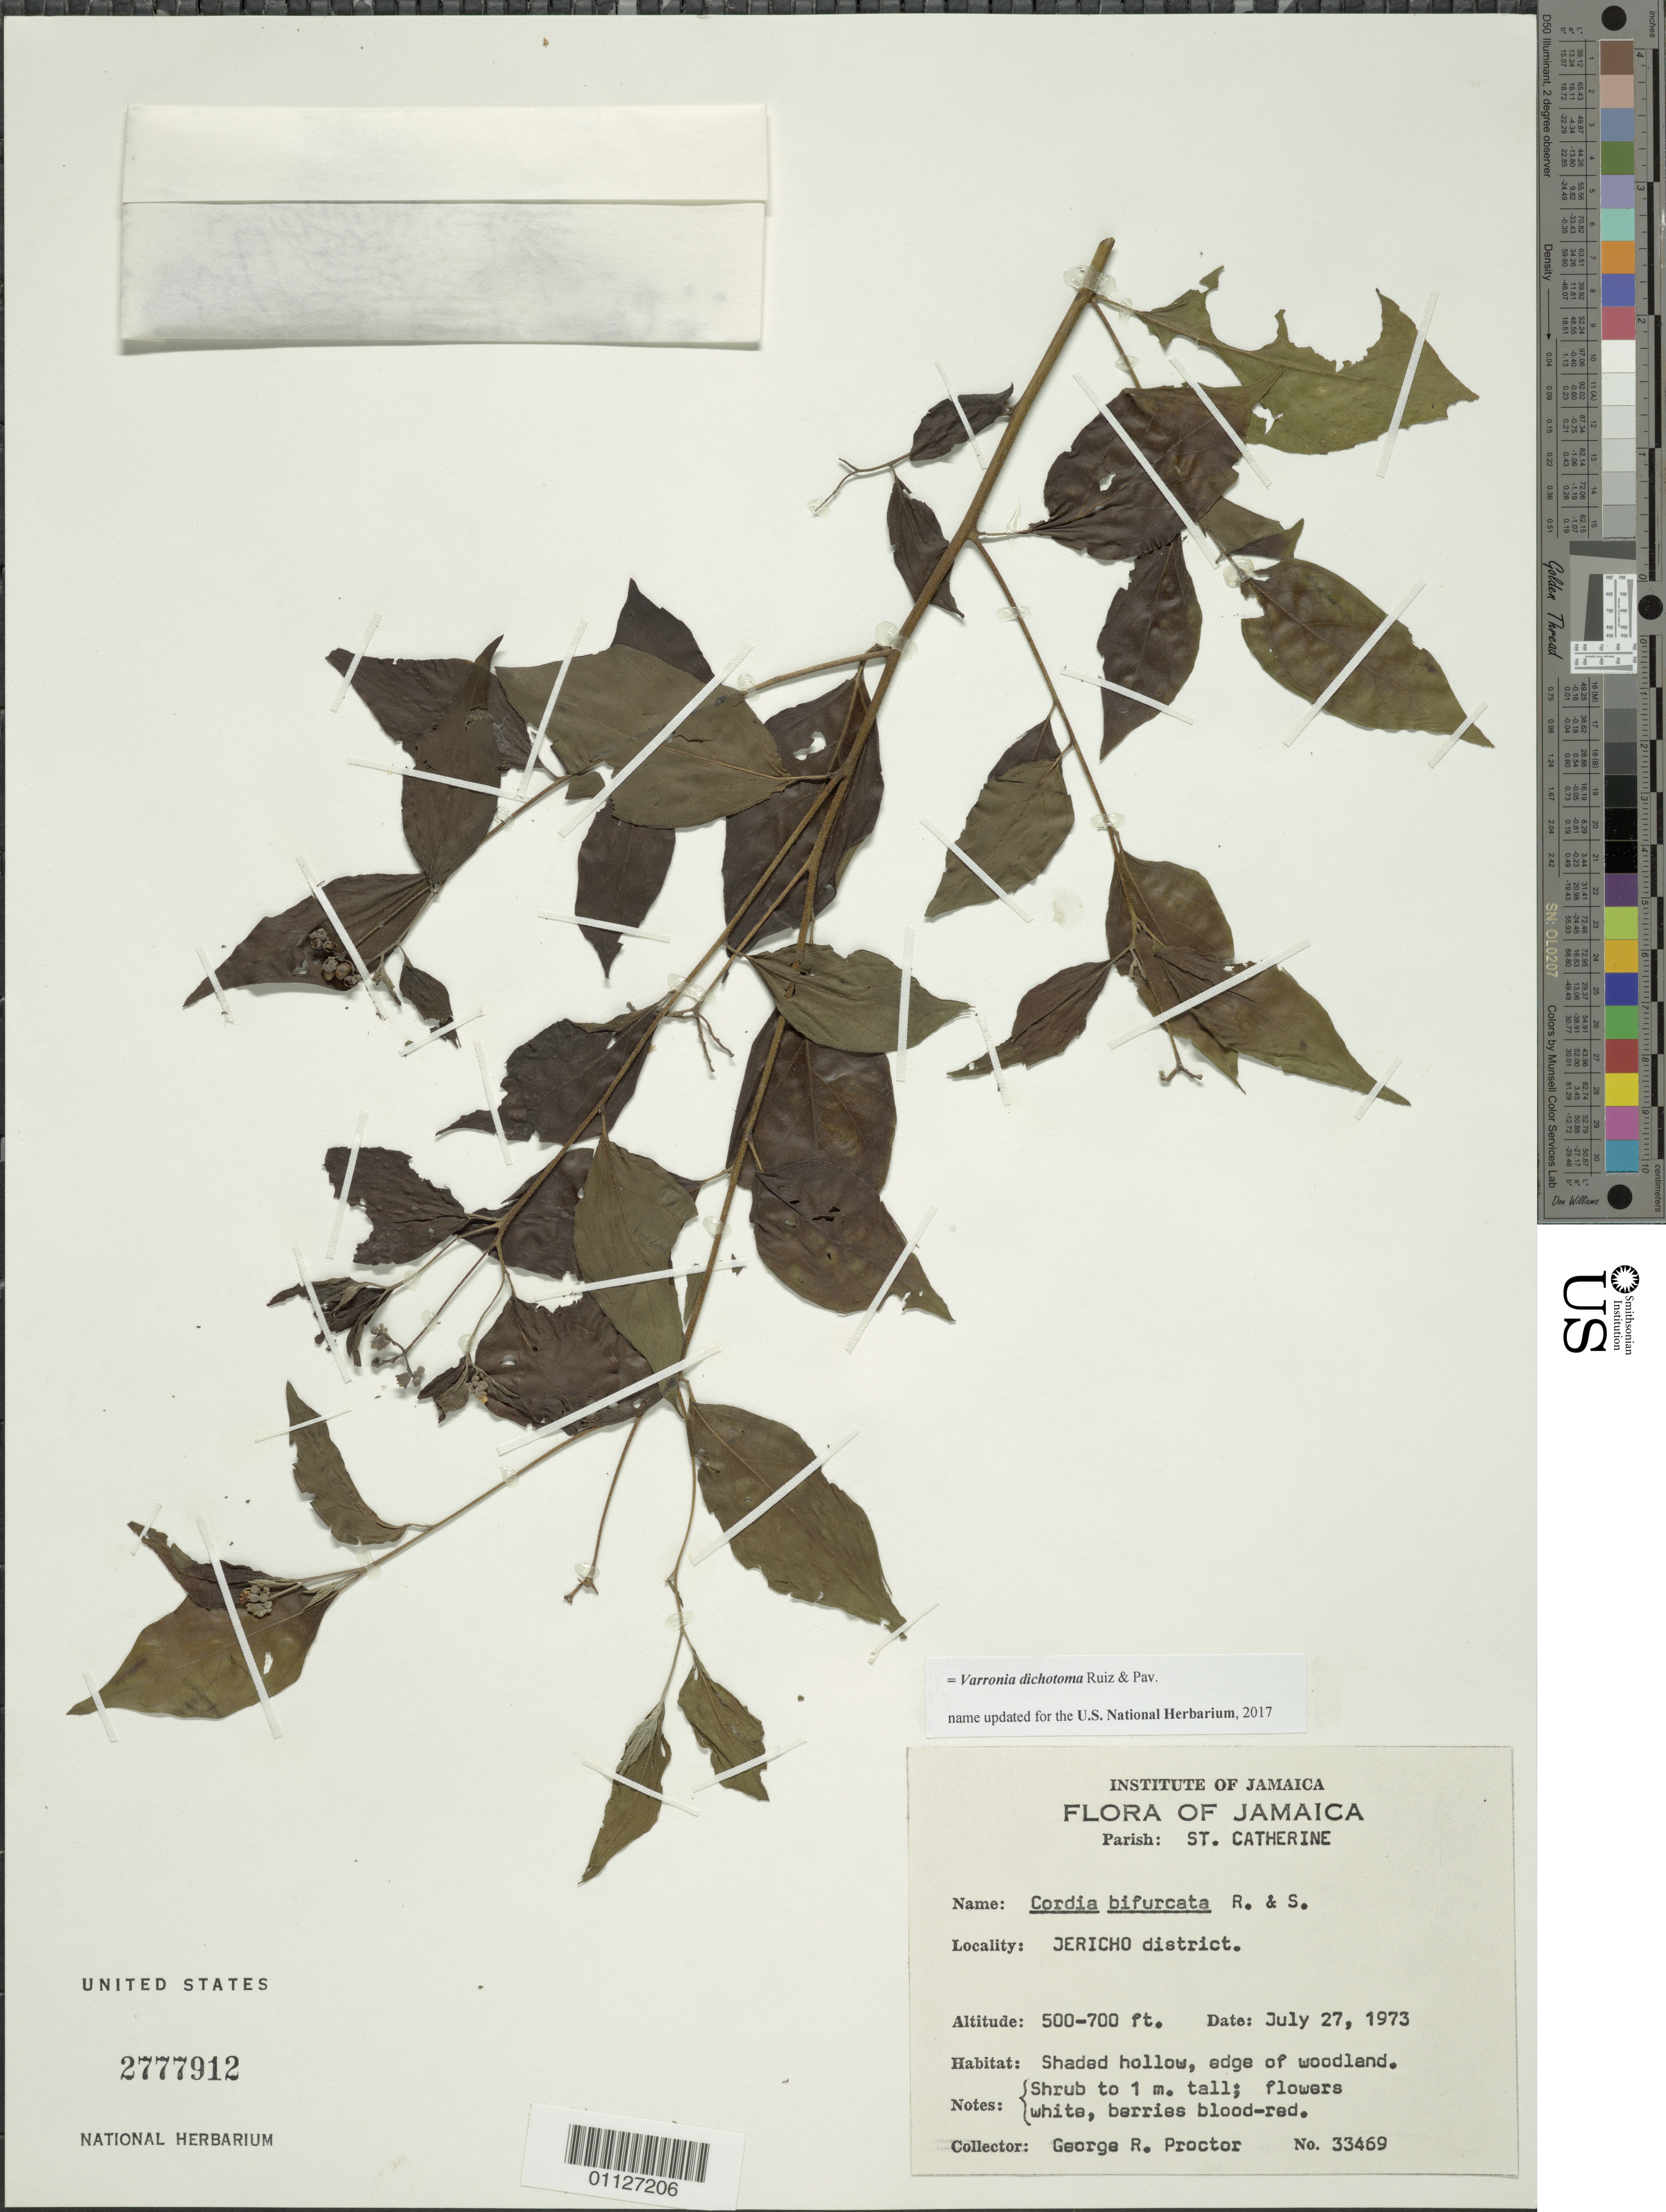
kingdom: Plantae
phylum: Tracheophyta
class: Magnoliopsida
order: Boraginales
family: Cordiaceae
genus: Varronia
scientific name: Varronia dichotoma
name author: Ruiz & Pav.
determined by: Strong, Mark T., (BOT), Smithsonian Institution - National Museum of Natural History (UNITED STATES)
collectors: G. R. Proctor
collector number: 33469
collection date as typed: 27 Jul 1973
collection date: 1973-07-27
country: Jamaica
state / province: Saint Catherine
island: Jamaica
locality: Jericho district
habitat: shaded hollow, edge of woodland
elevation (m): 152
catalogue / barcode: US 2777912